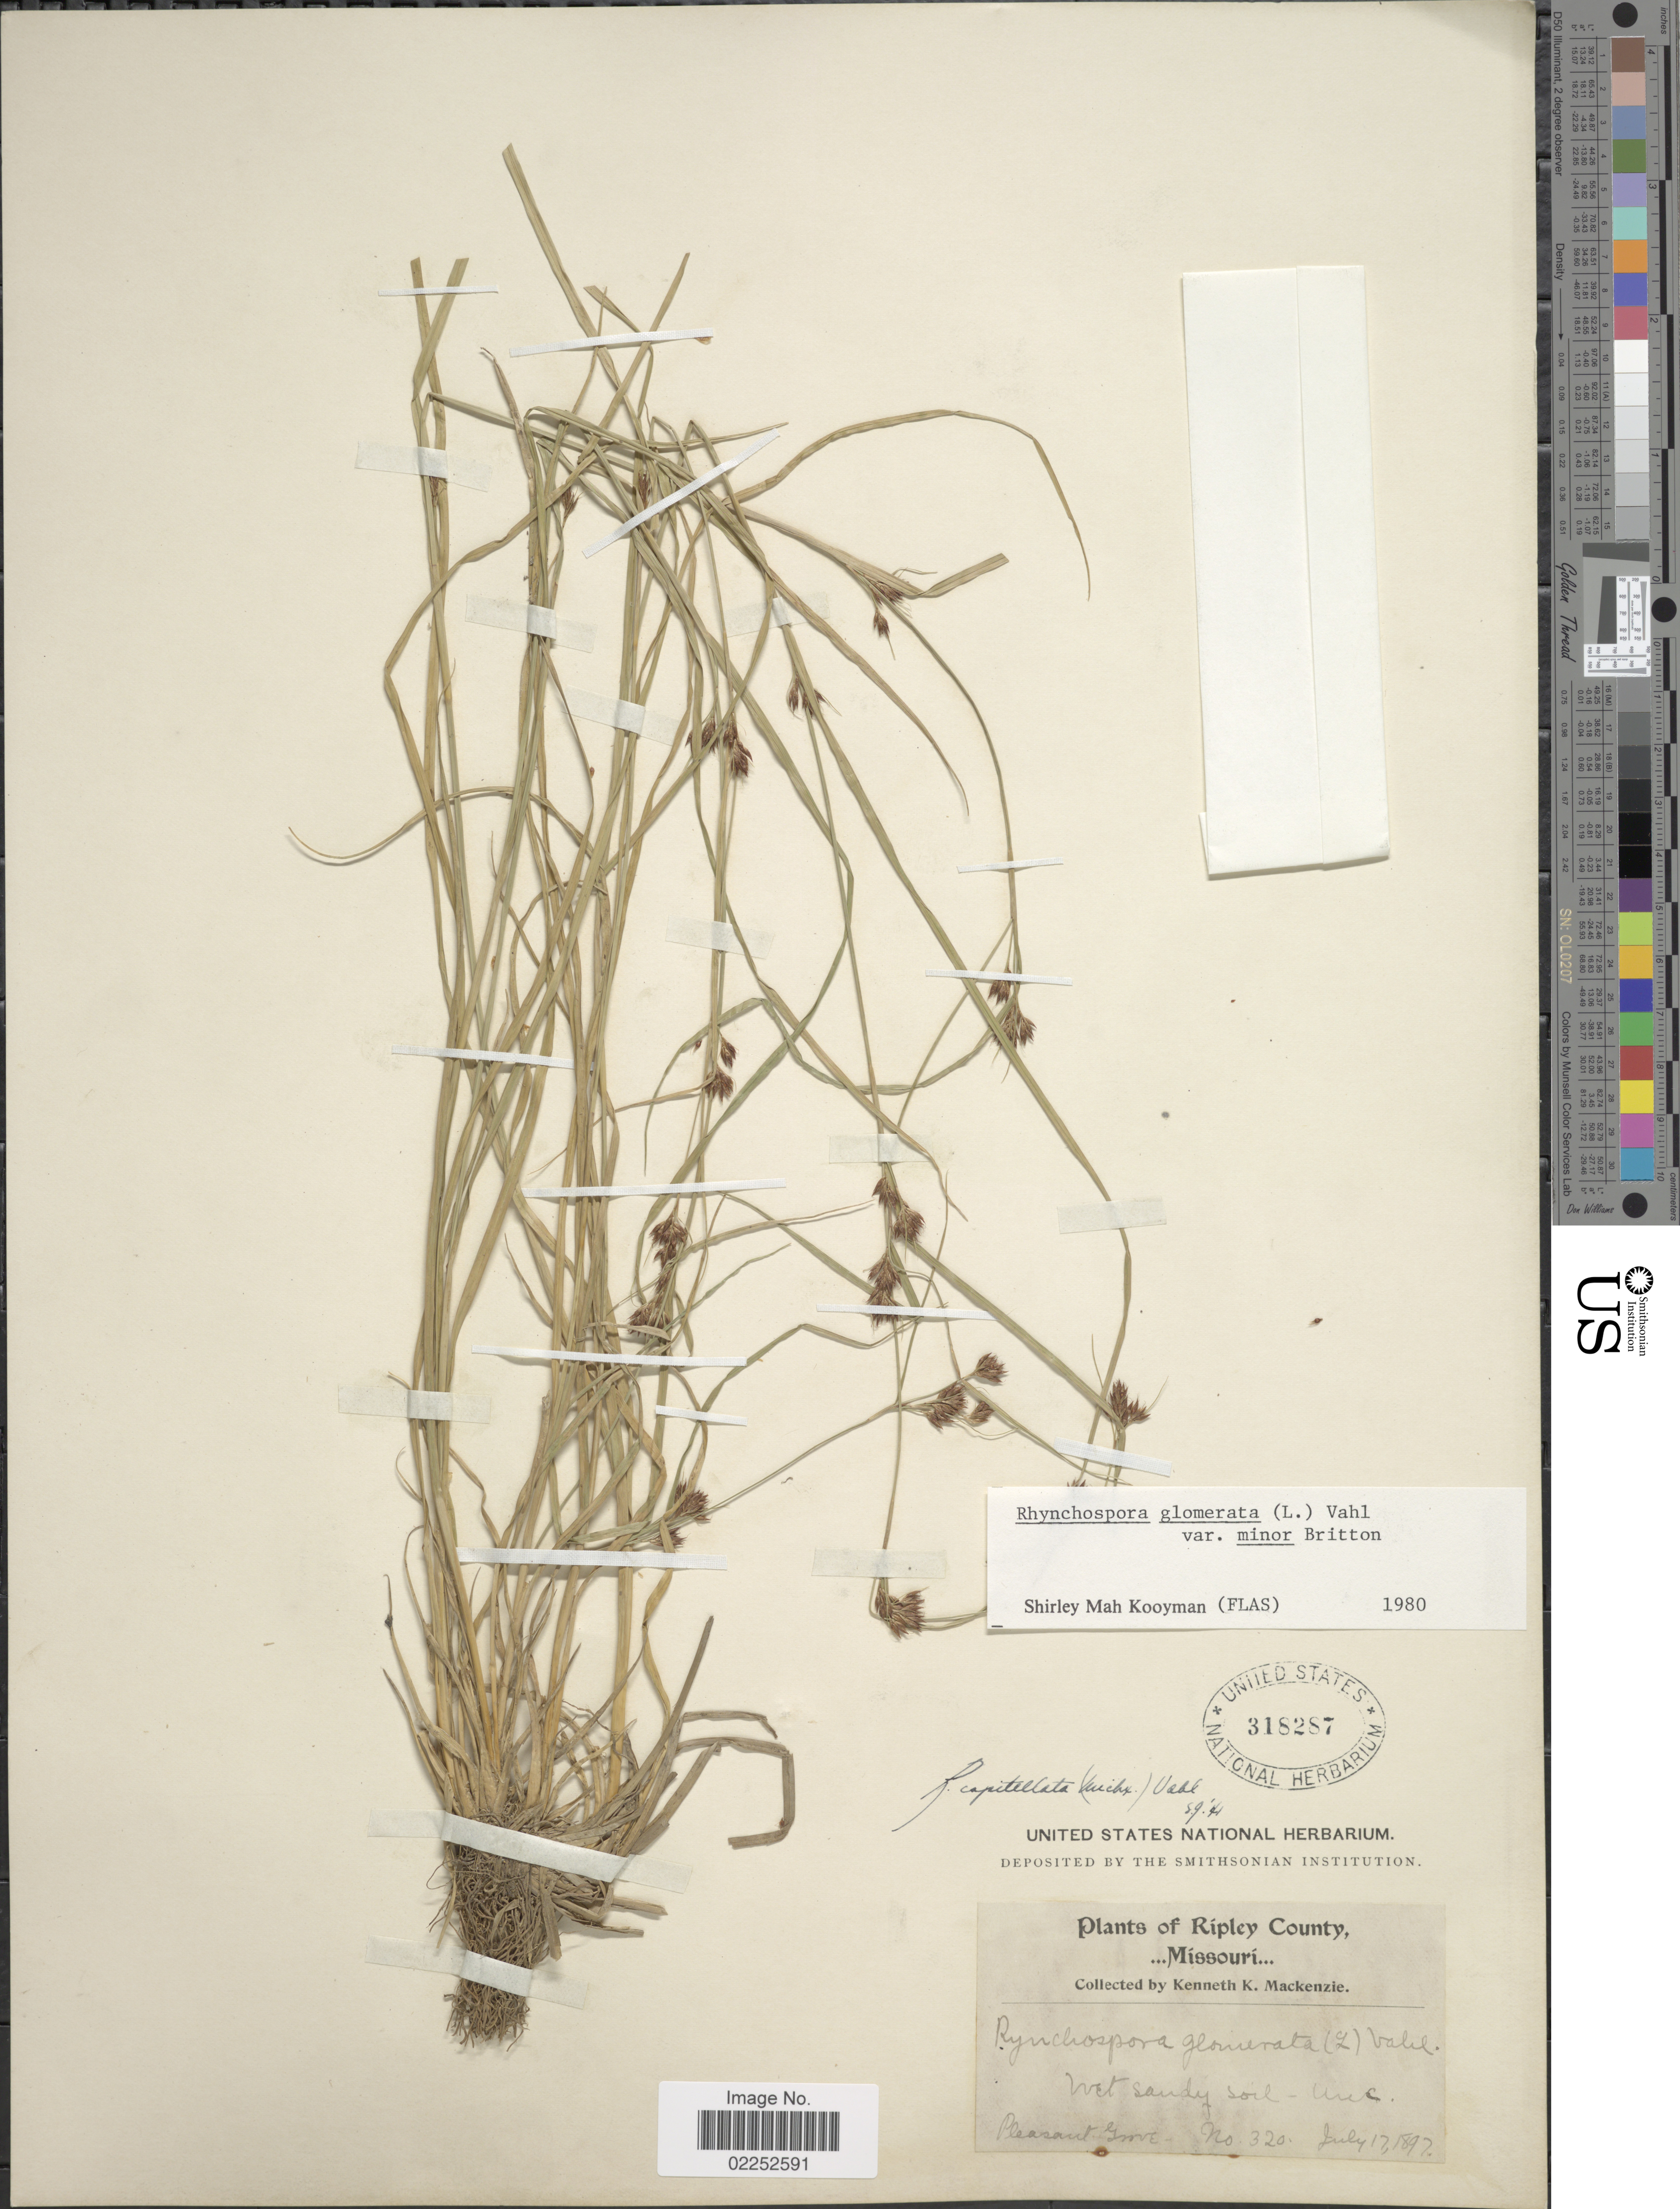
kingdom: Plantae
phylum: Tracheophyta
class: Liliopsida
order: Poales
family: Cyperaceae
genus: Rhynchospora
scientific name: Rhynchospora capitellata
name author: (Michx.) Vahl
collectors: K. K. Mackenzie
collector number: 320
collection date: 1897-07-17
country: United States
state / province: Missouri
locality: Ripley County, Pleasant Grove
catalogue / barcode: US 318287